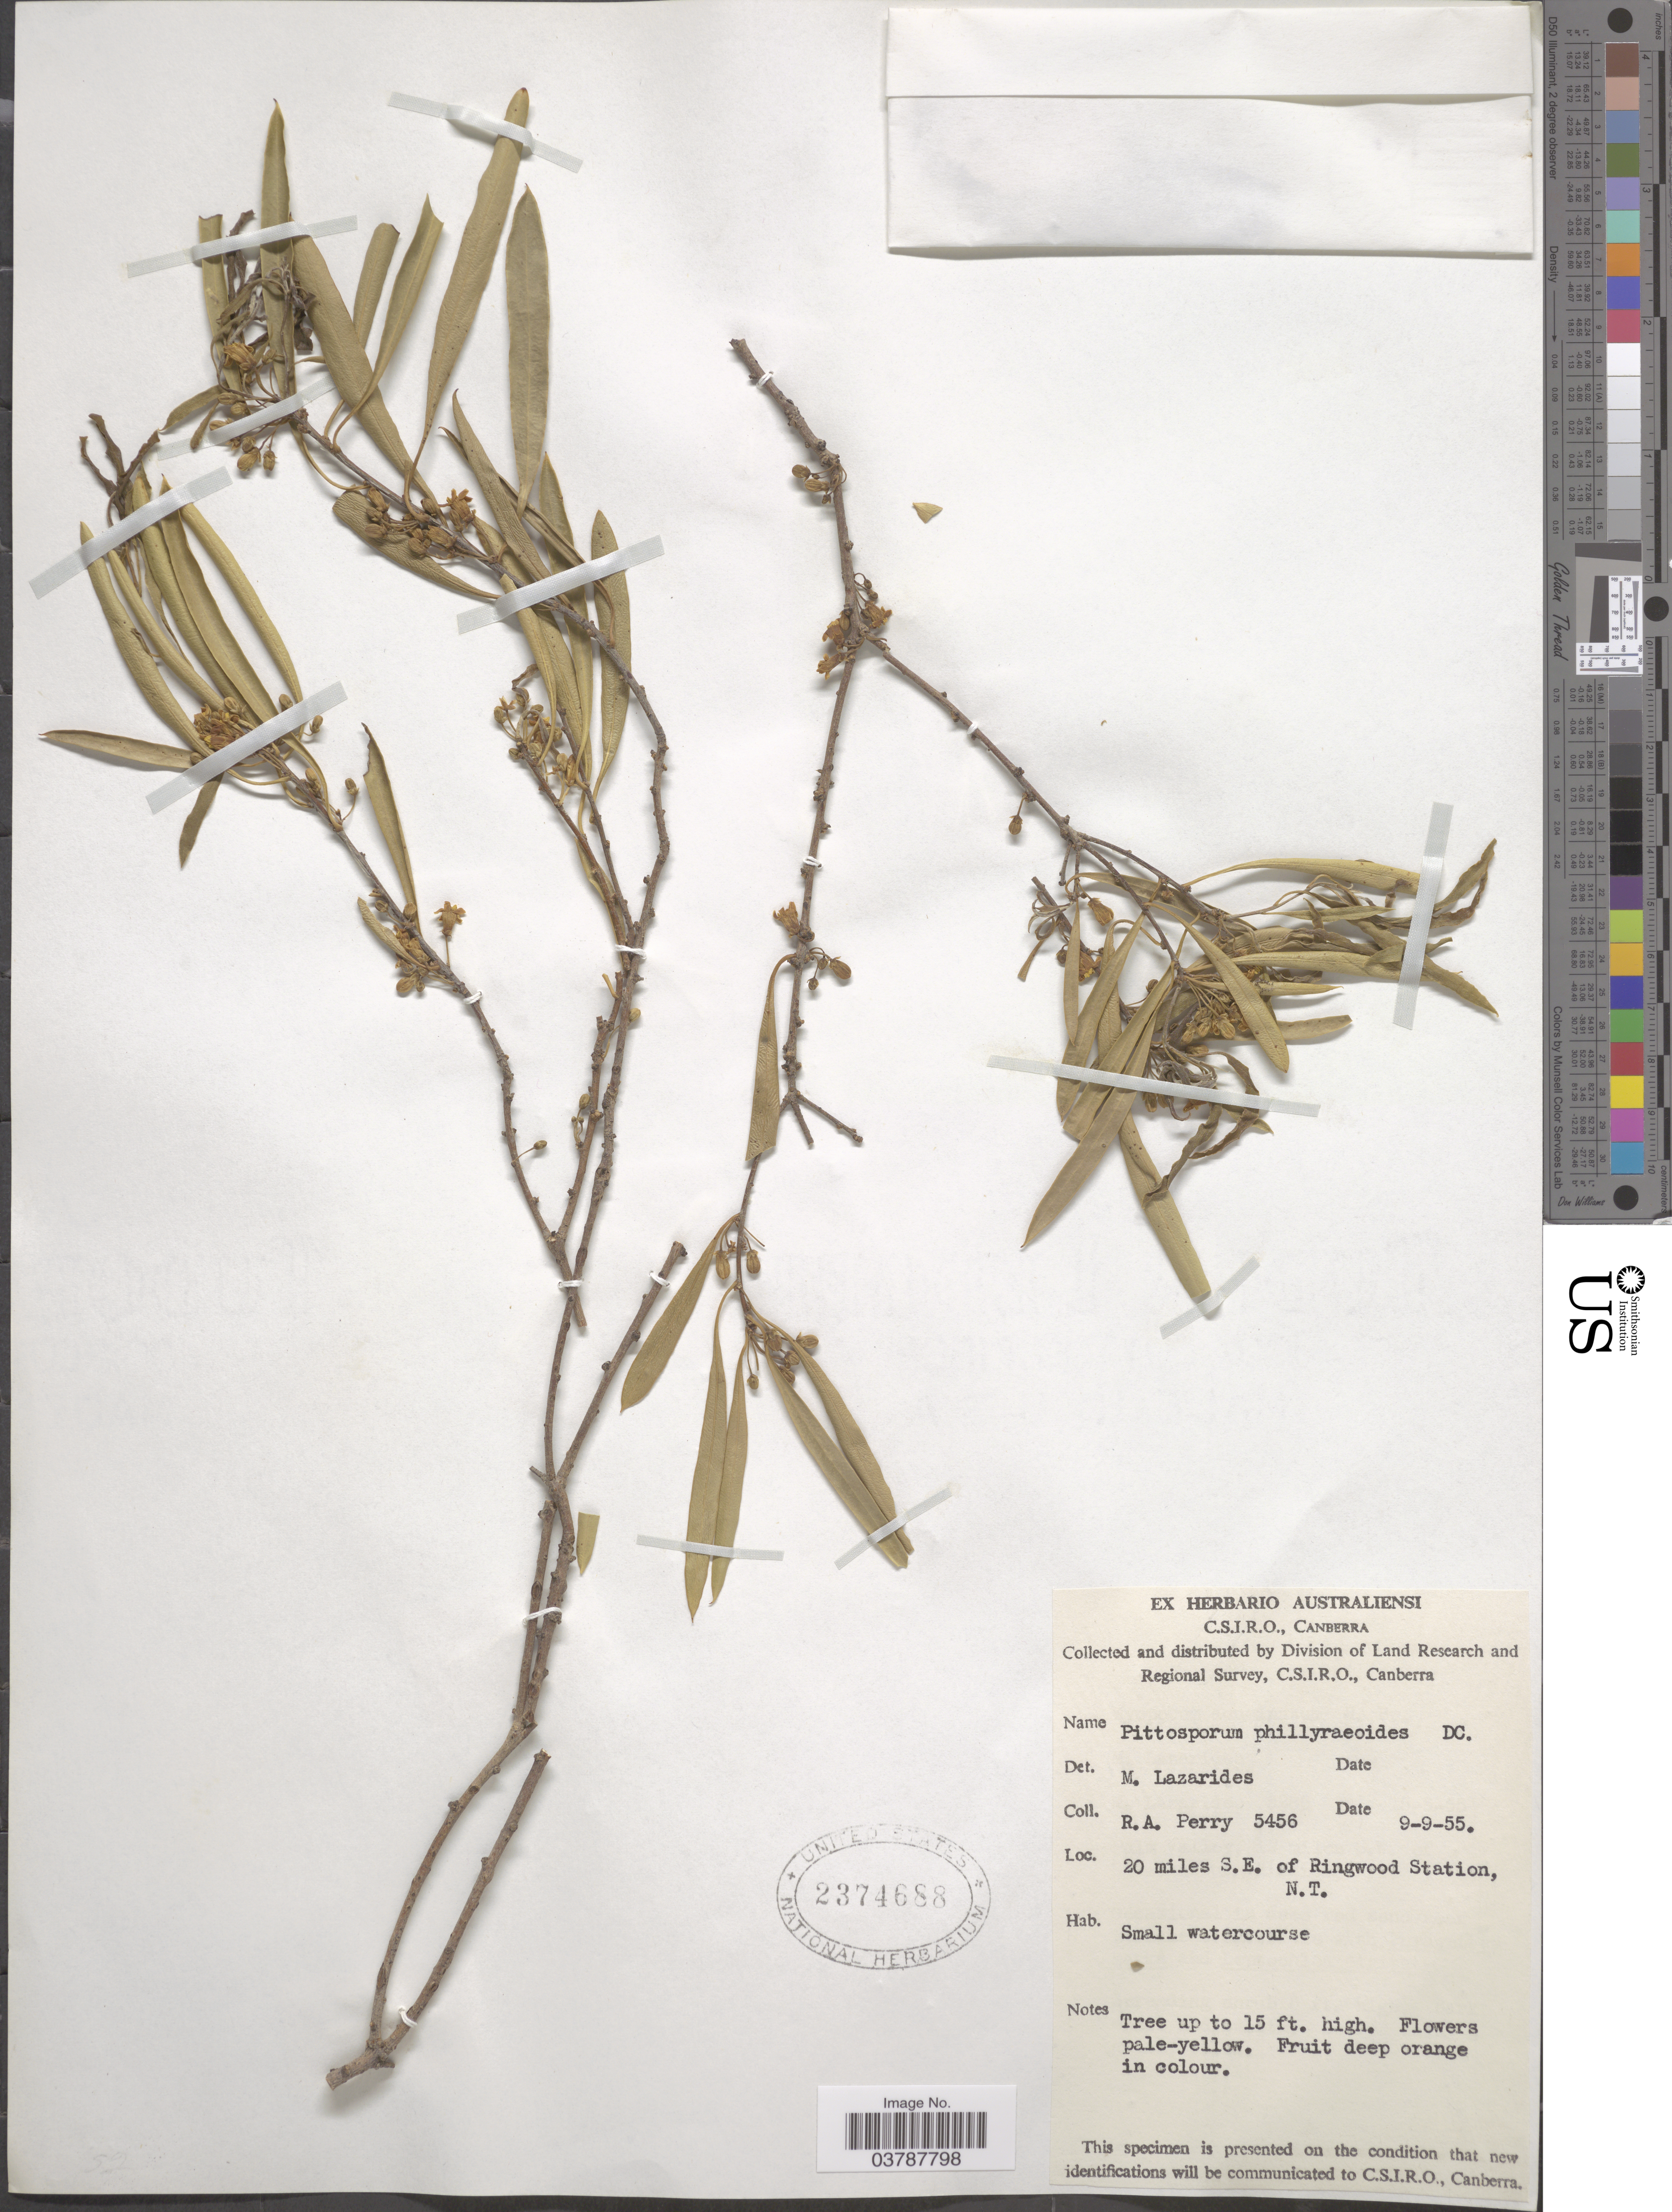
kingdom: Plantae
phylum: Tracheophyta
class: Magnoliopsida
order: Apiales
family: Pittosporaceae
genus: Pittosporum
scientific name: Pittosporum phillyreoides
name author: DC.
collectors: Perry, R. A.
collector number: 5456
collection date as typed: Transcribed d/m/y: 9/9/55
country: Australia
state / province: Northern Territory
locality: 20 miles S.E. of Ringwood Station, N. T.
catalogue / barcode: US 2374688